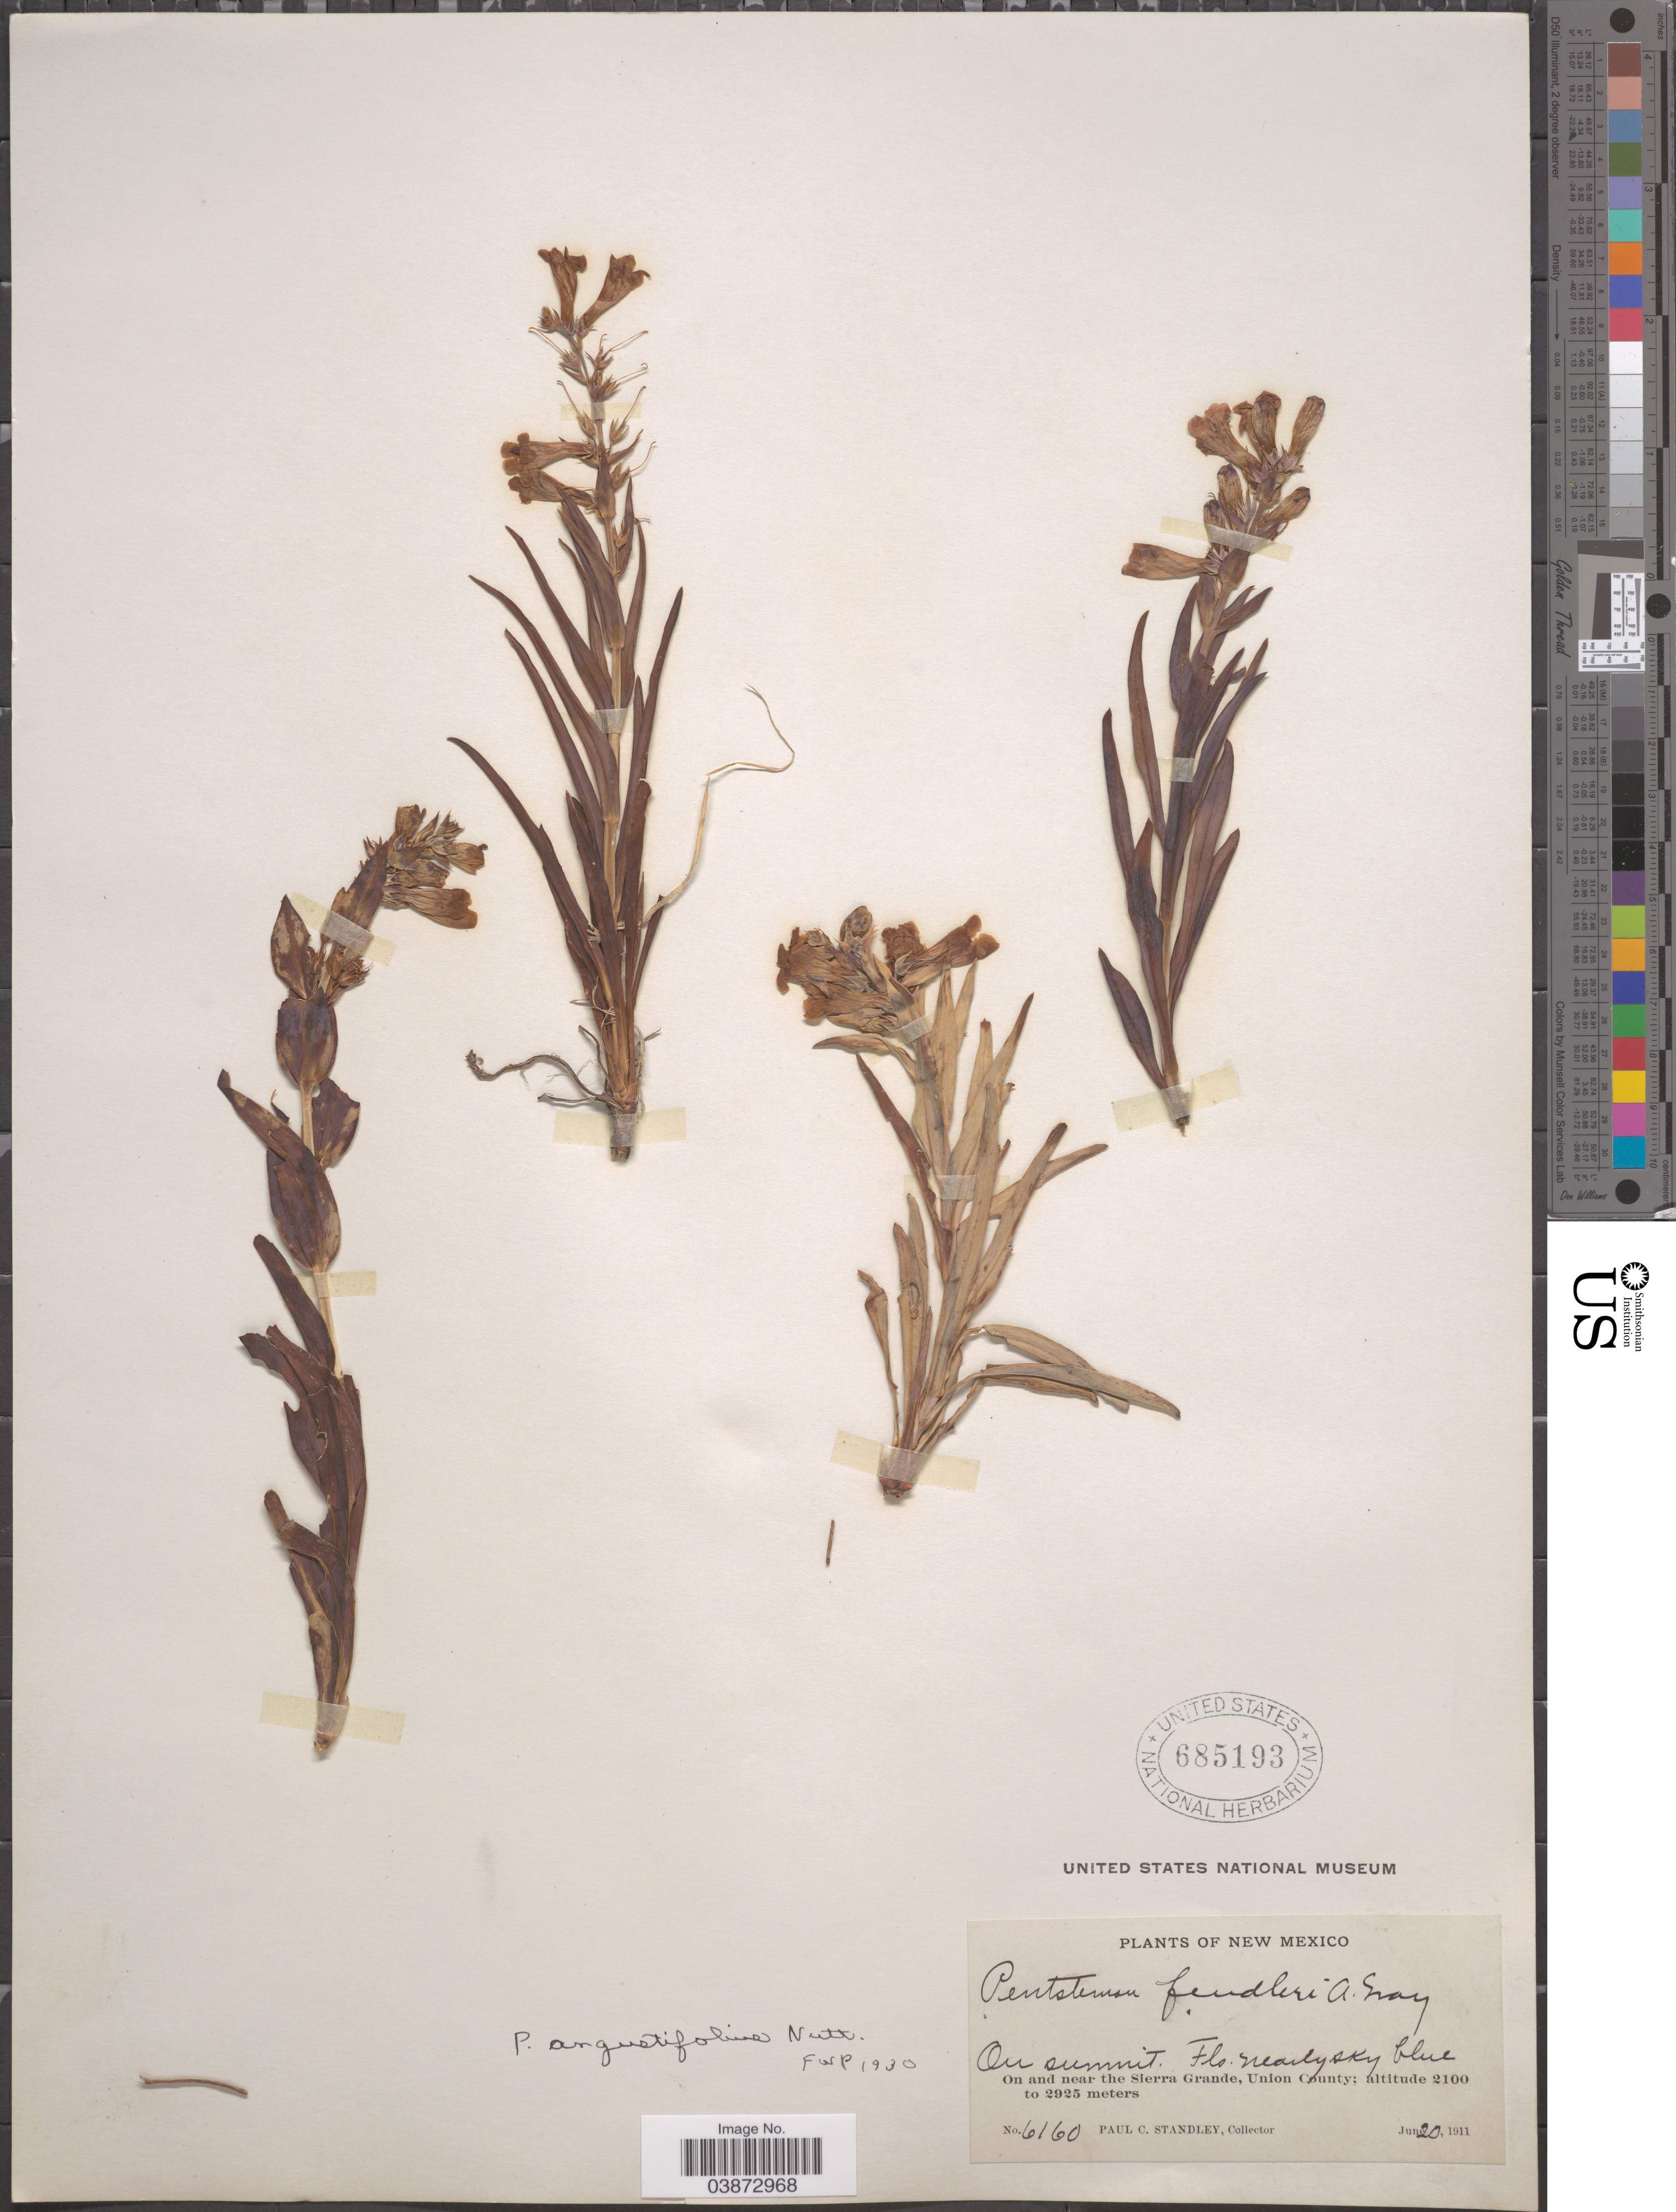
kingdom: Plantae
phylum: Tracheophyta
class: Magnoliopsida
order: Lamiales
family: Plantaginaceae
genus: Penstemon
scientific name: Penstemon angustifolius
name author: Nutt. ex Pursh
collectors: P. C. Standley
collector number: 6160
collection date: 1911-06-20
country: United States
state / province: New Mexico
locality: On summit. On and near the Sierra Grande, Union County.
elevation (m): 2100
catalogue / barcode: US 685193